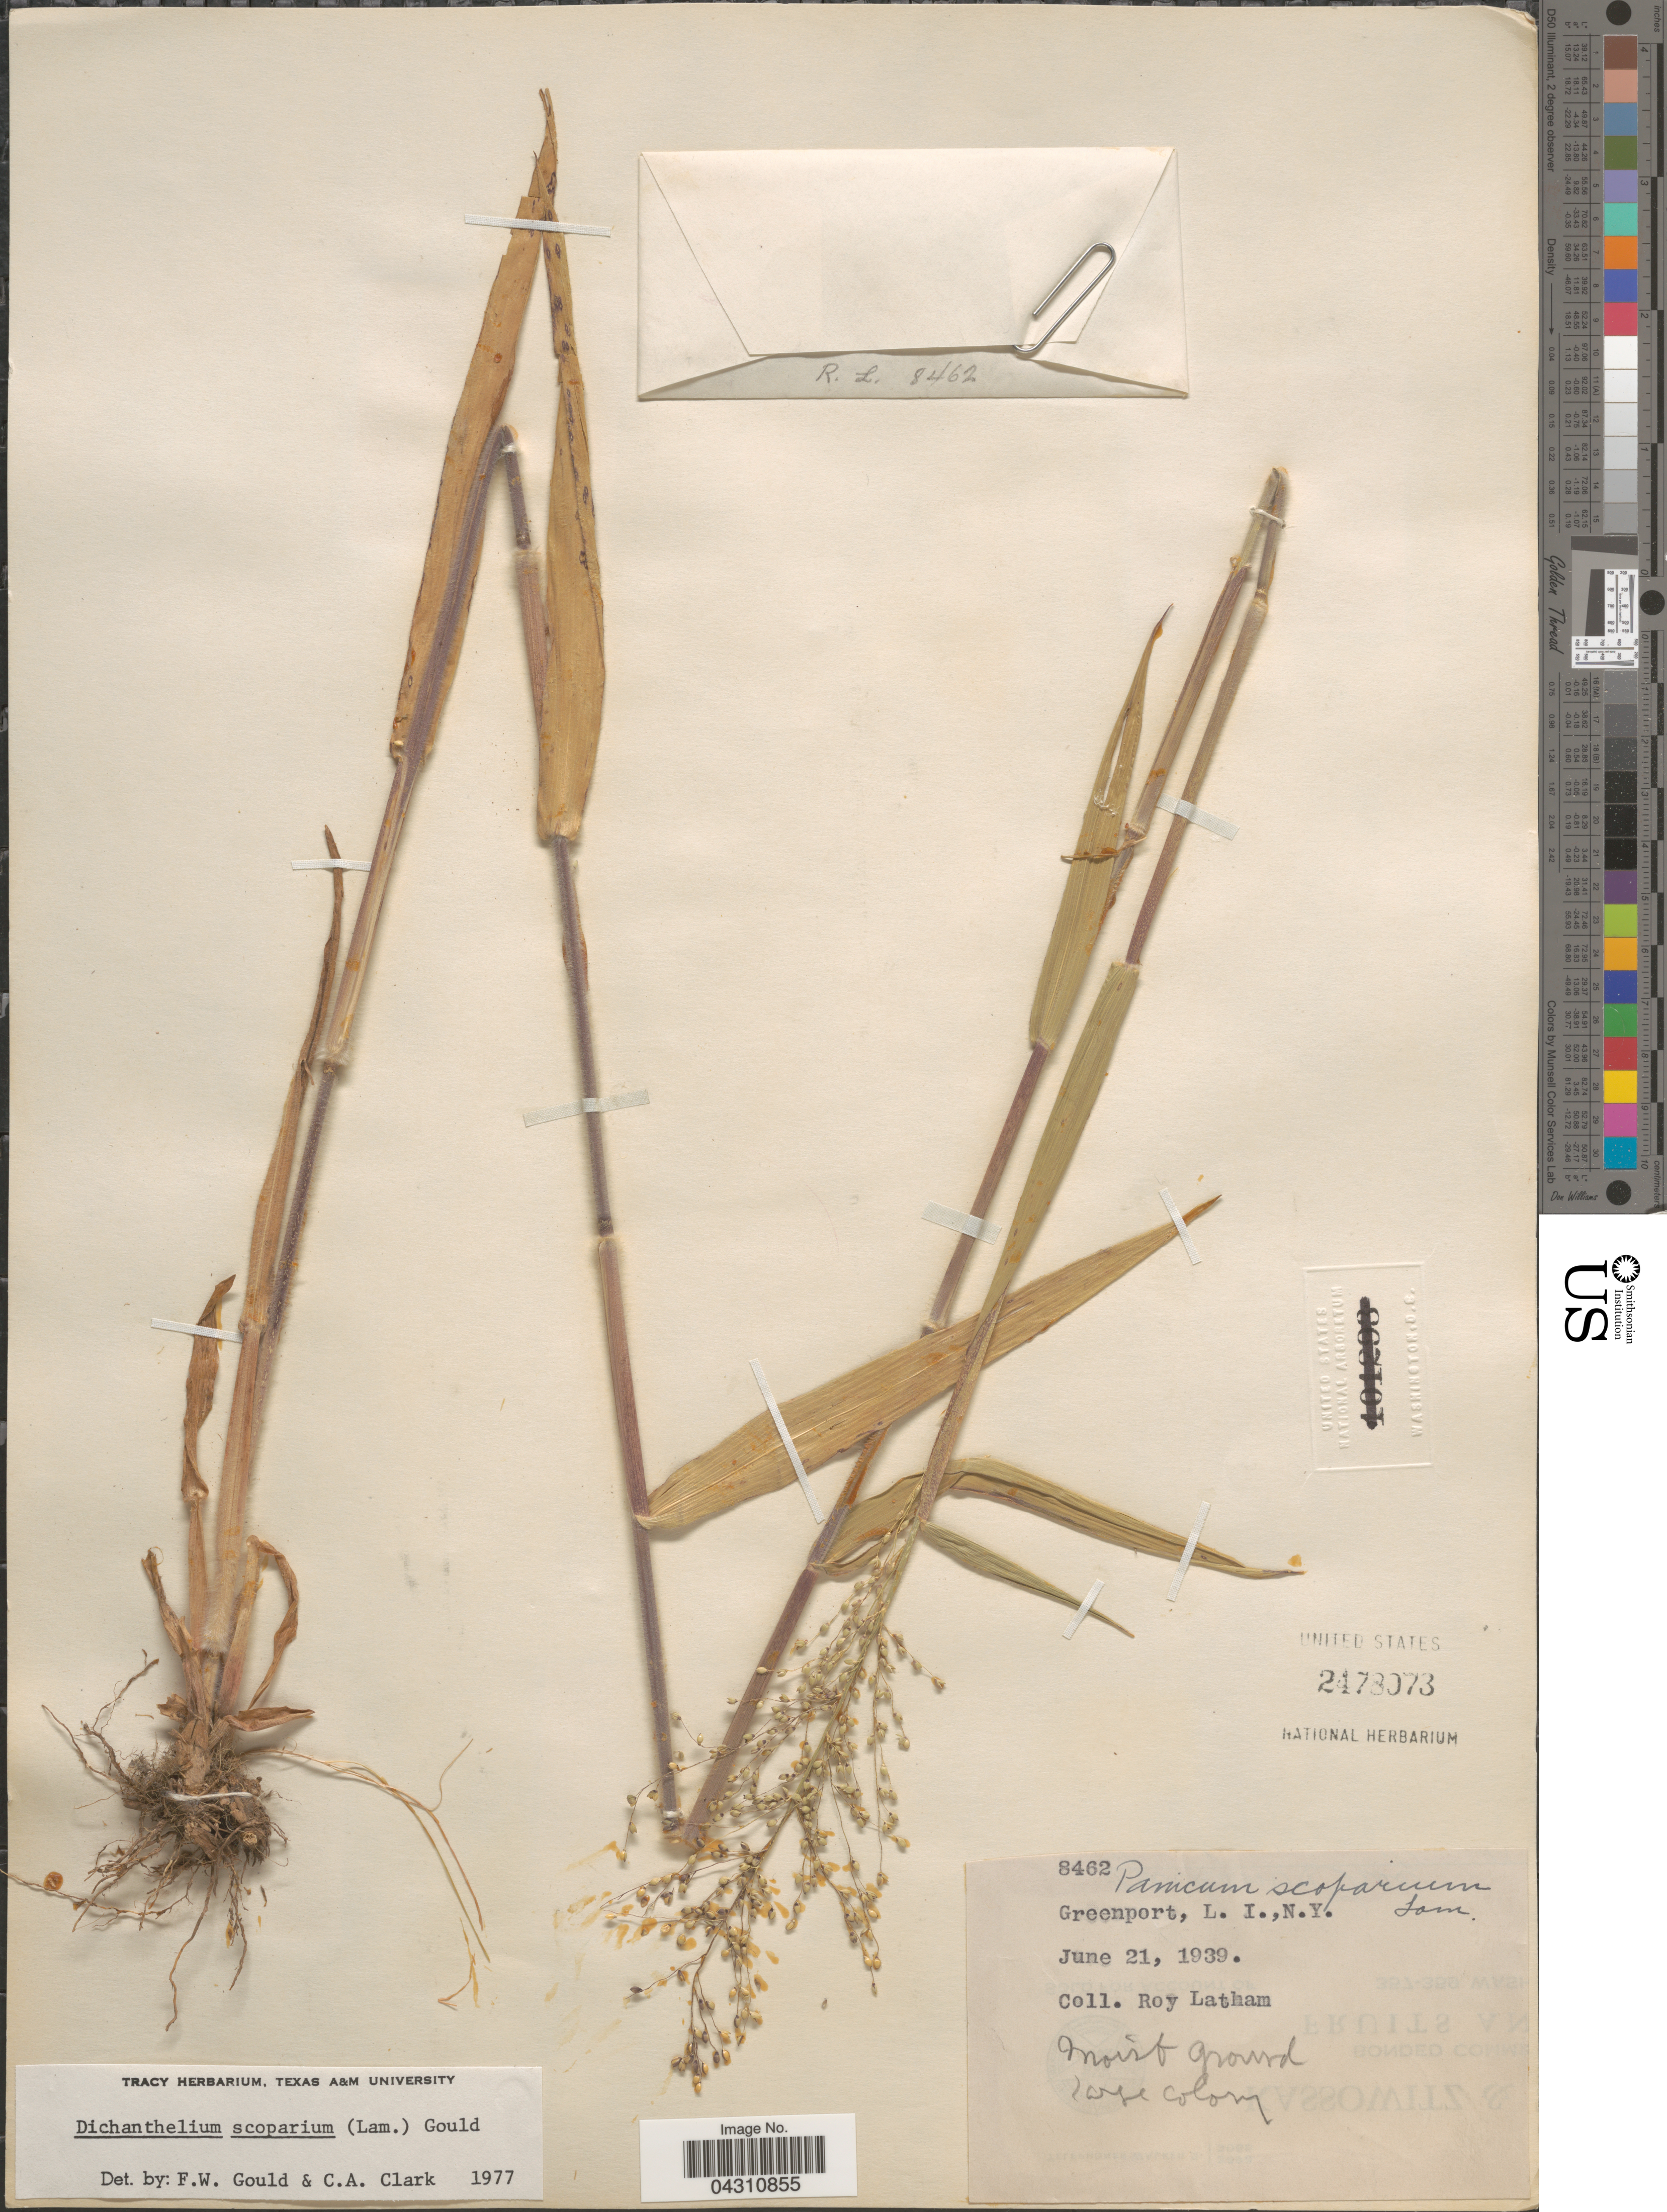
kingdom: Plantae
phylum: Tracheophyta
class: Liliopsida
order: Poales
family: Poaceae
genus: Dichanthelium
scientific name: Dichanthelium scoparium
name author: (Lam.) Gould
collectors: R. Latham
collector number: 8462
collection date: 1939-06-21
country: United States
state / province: New York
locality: Greenport, L. I.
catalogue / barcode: US 2478073